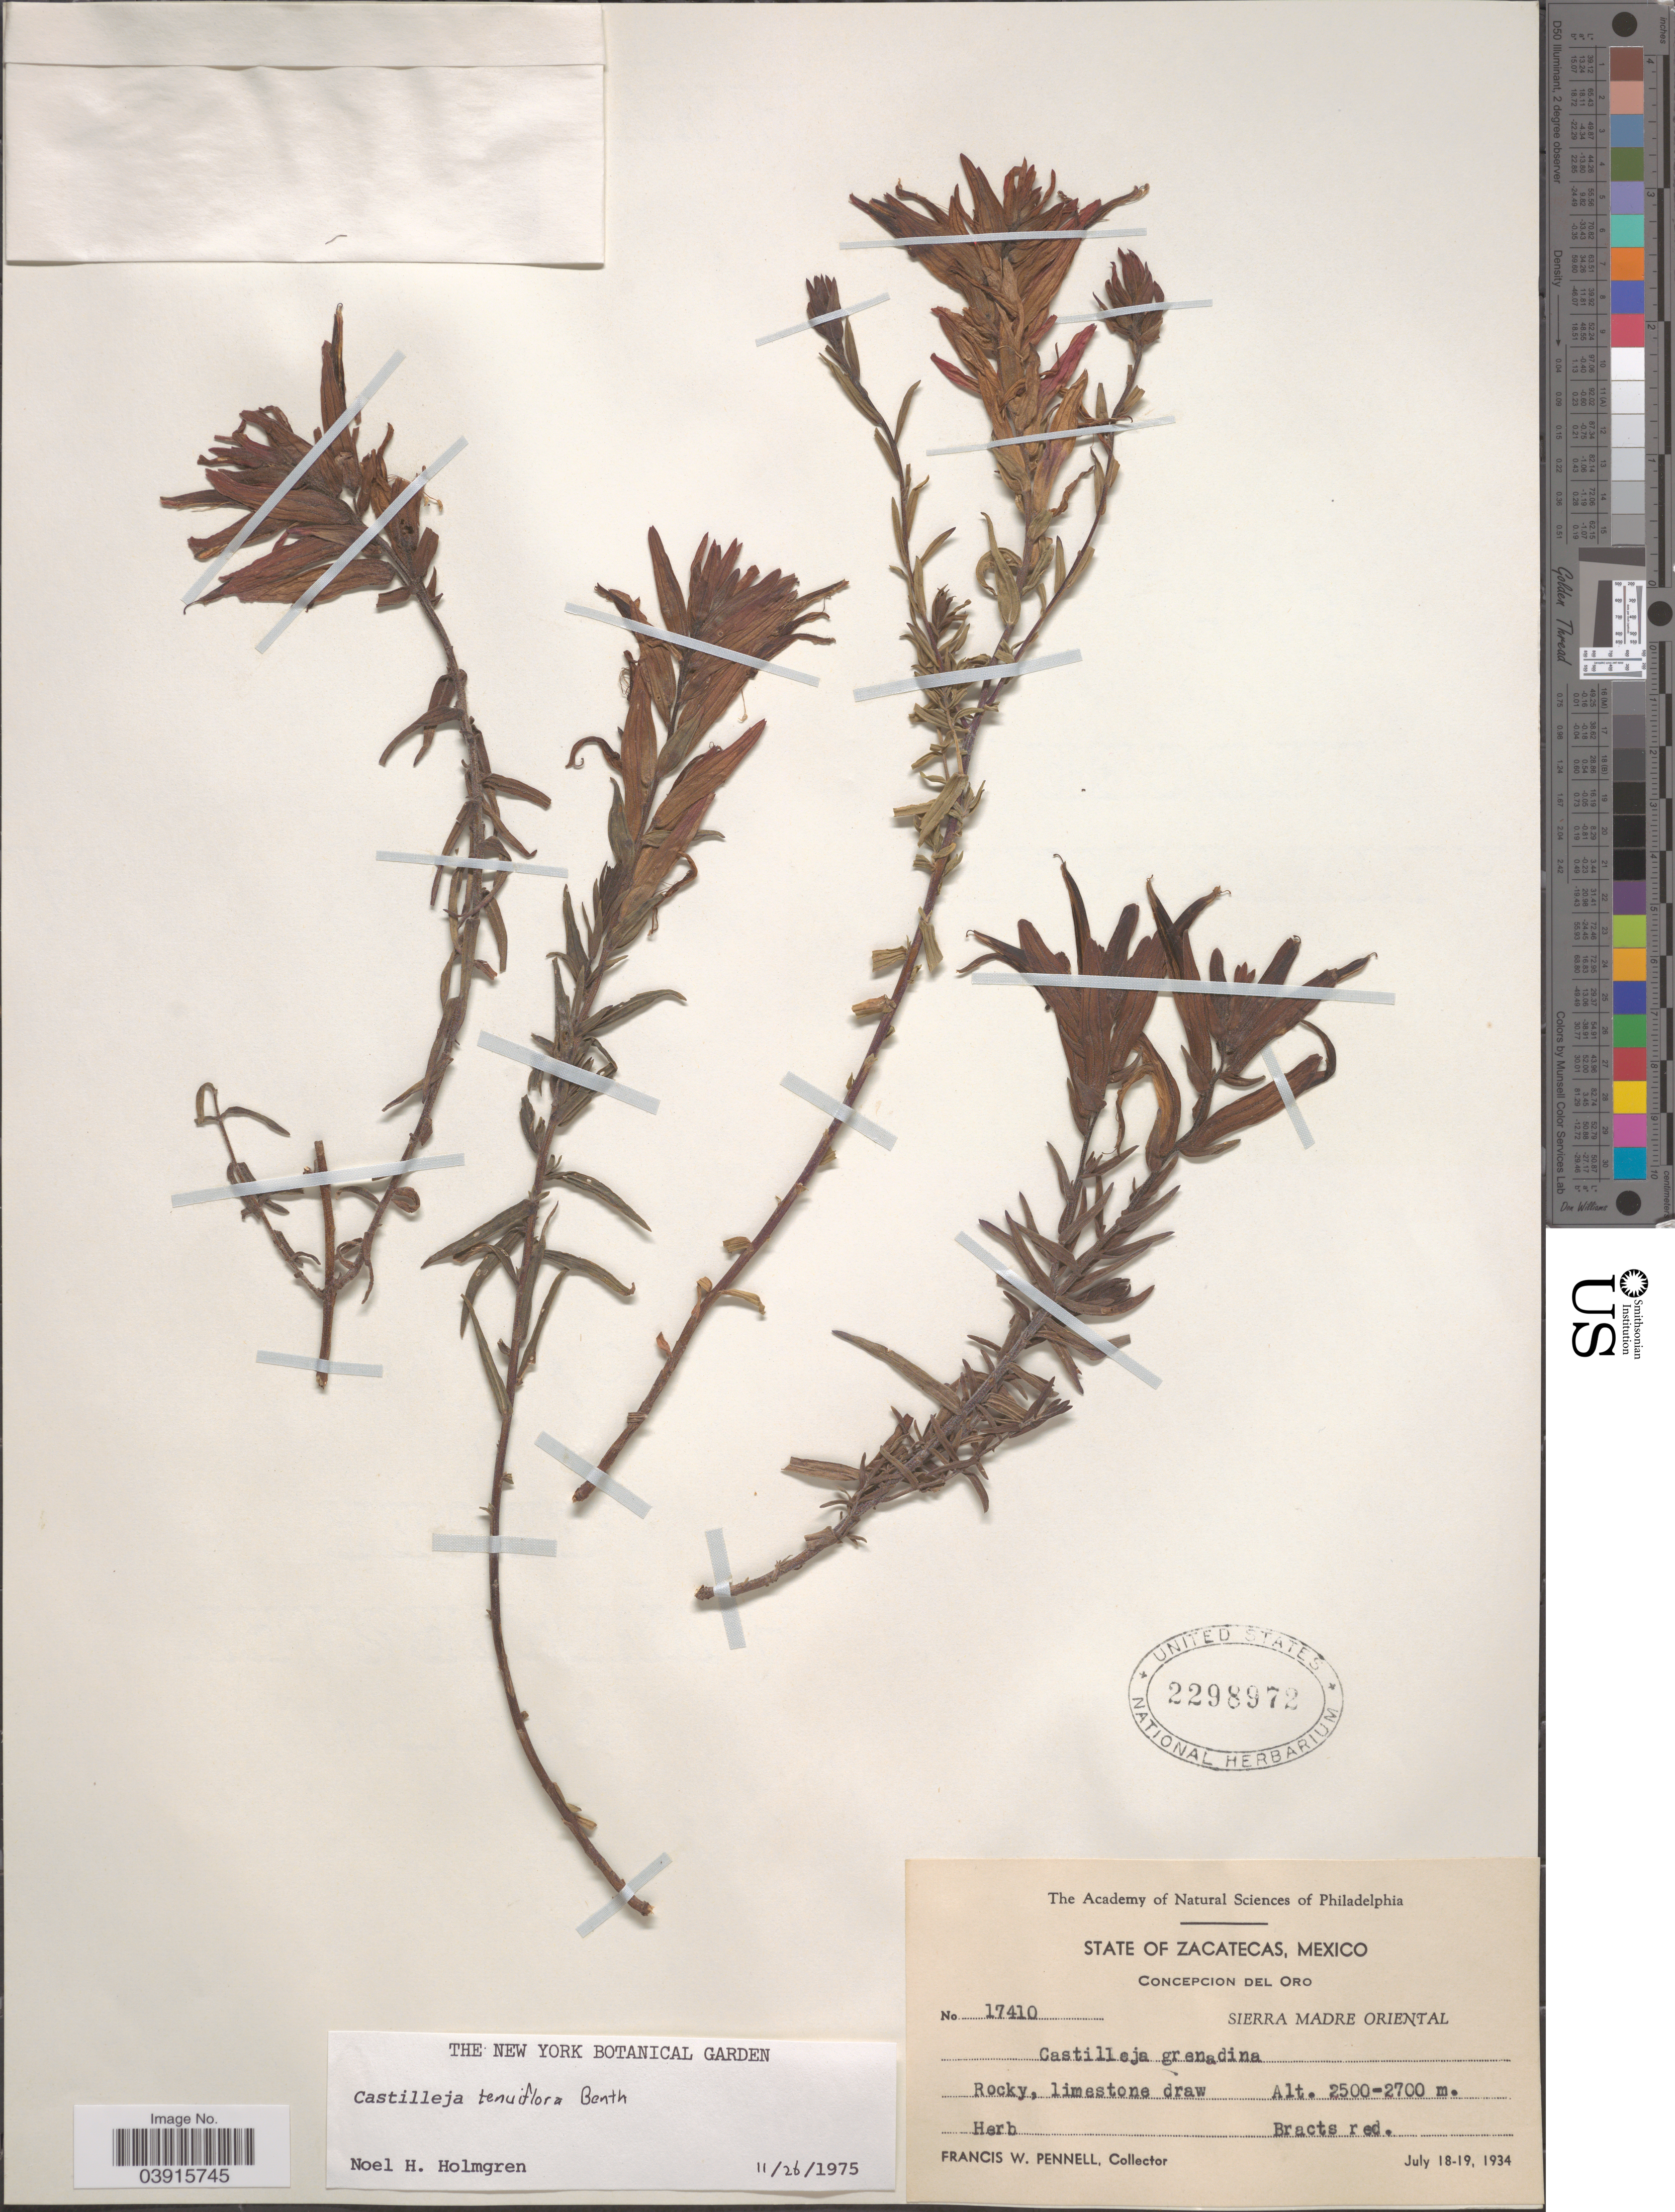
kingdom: Plantae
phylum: Tracheophyta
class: Magnoliopsida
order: Lamiales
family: Orobanchaceae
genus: Castilleja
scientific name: Castilleja tenuiflora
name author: Benth.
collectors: F. W. Pennell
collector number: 17410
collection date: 1934-07-18/1934-07-19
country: Mexico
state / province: Zacatecas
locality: Concepcion del Oro. Sierra Madre Oriental.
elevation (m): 2500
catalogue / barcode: US 2298972